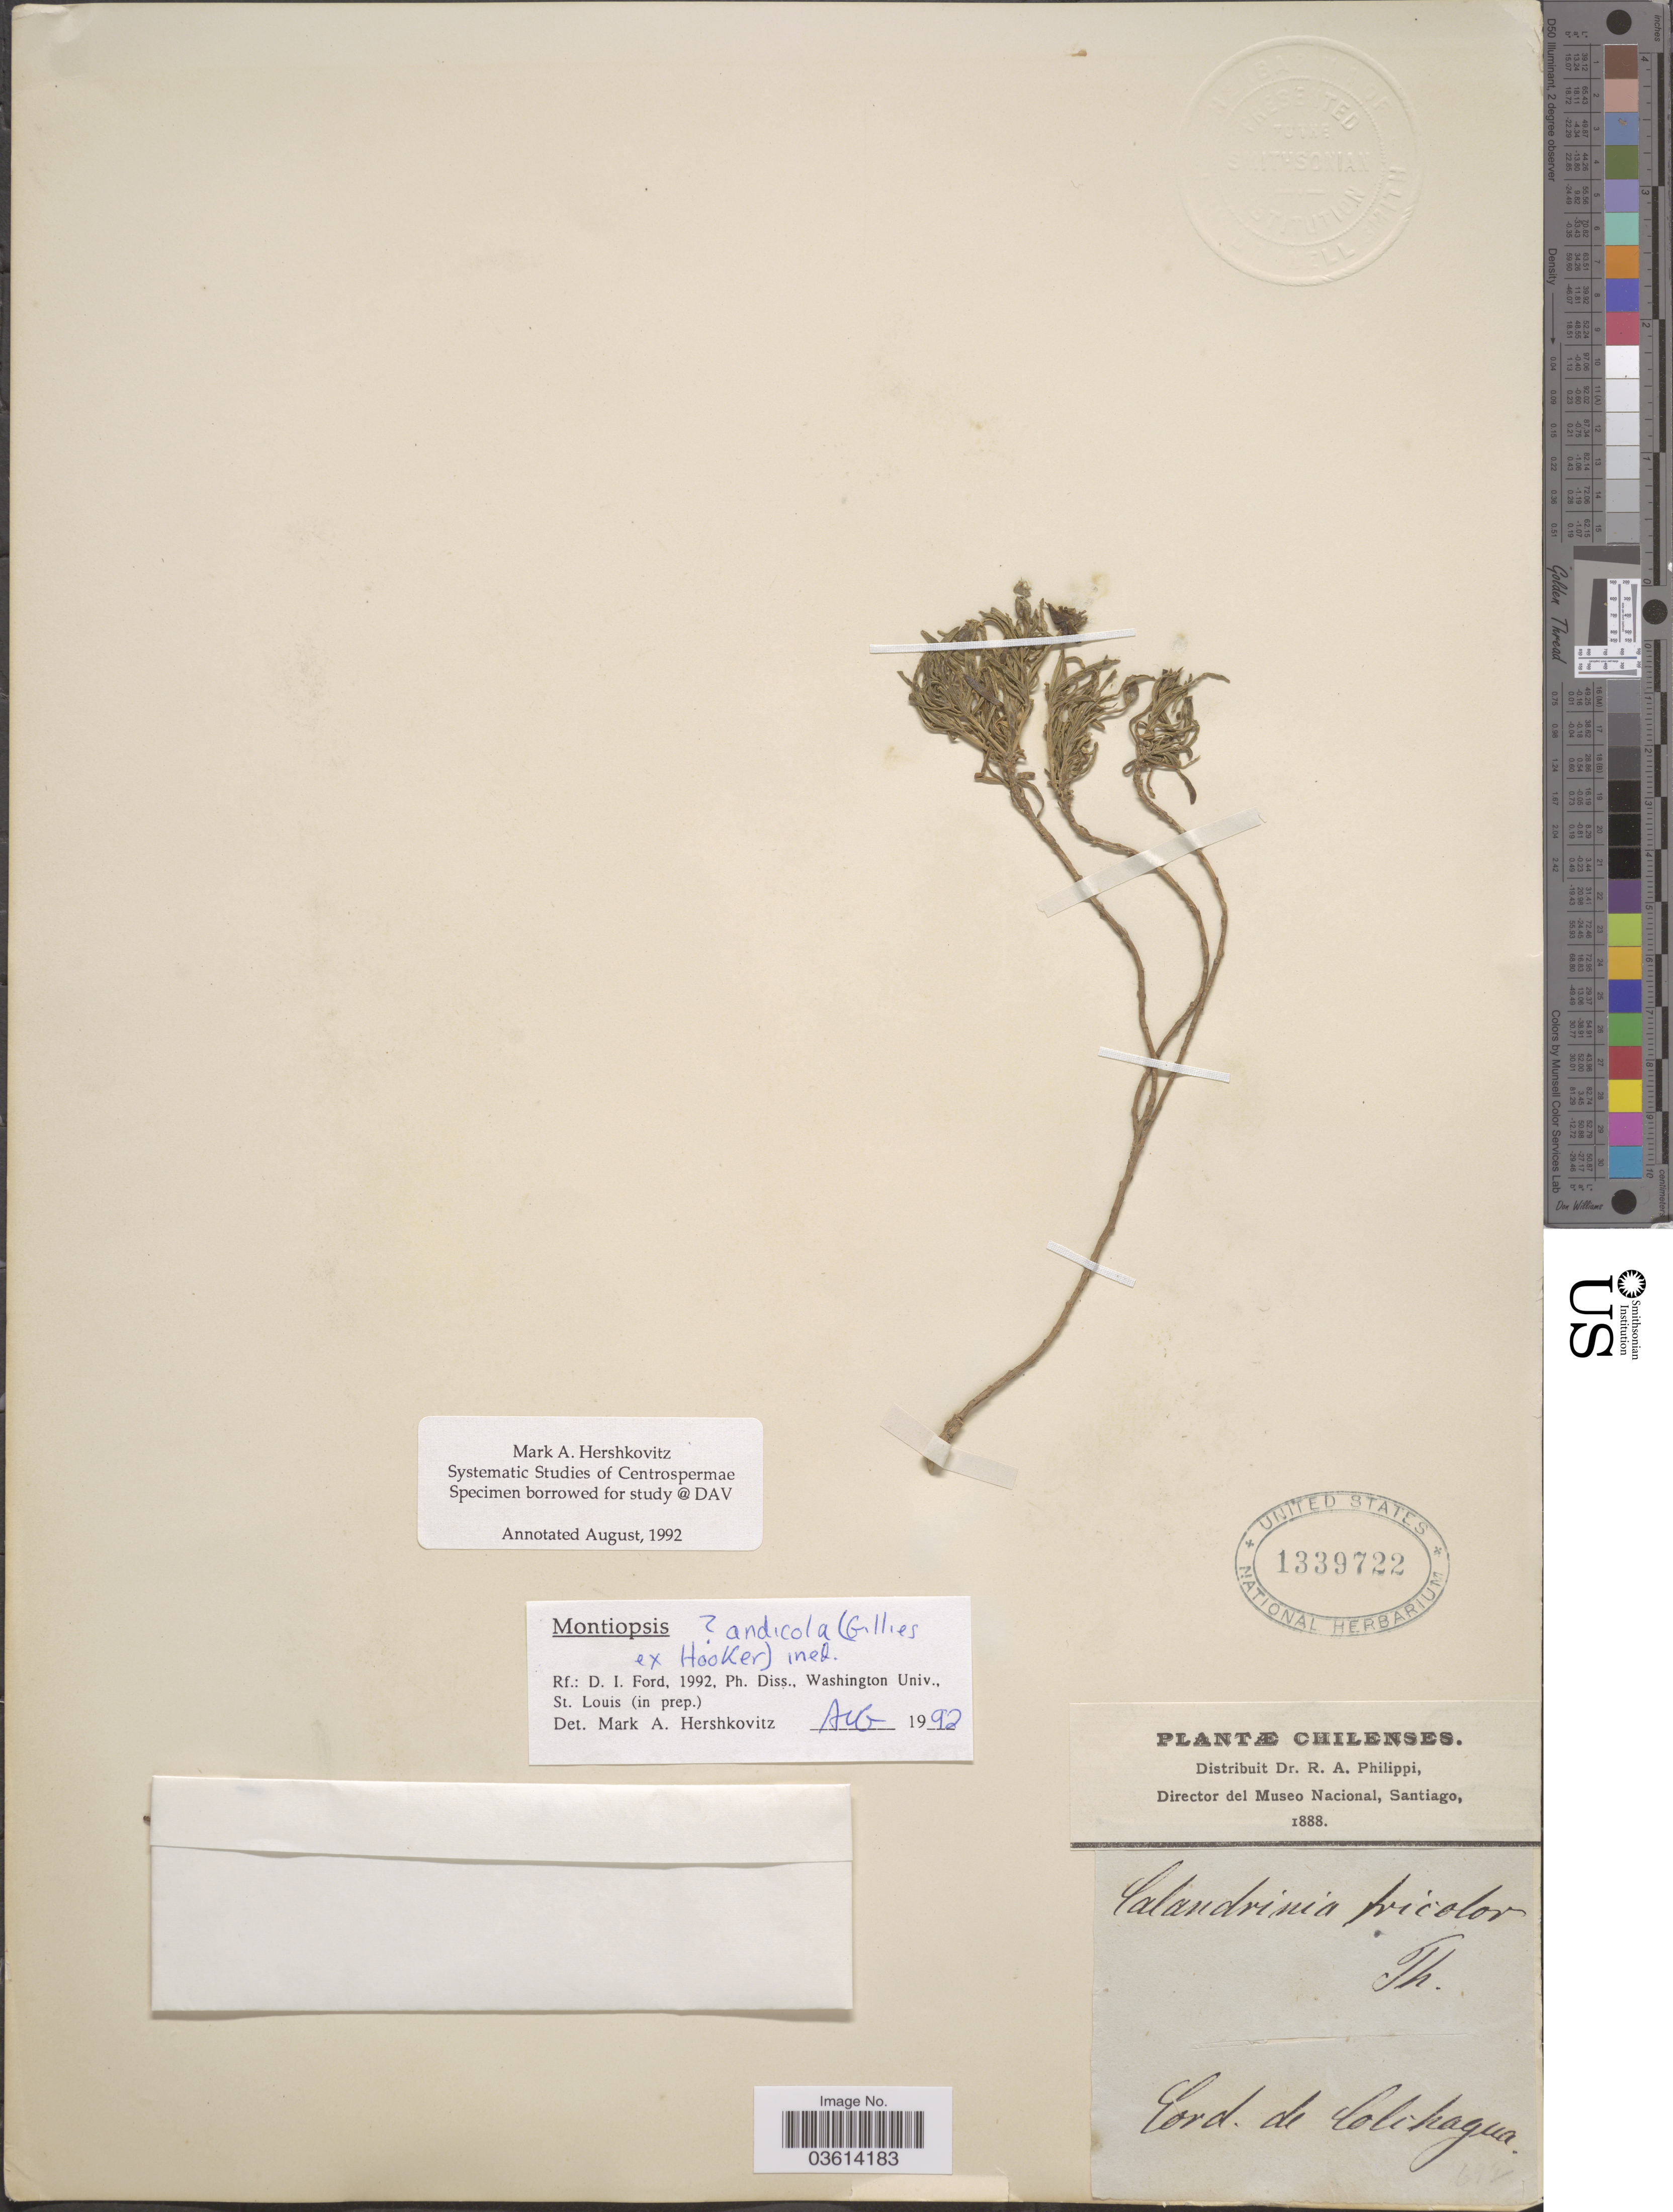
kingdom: Plantae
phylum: Tracheophyta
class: Magnoliopsida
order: Caryophyllales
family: Montiaceae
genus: Montiopsis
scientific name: Montiopsis andicola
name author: (Gillies ex Hook. & Arn.) D.I. Ford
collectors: ex. herb. R.A. Philippi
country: Chile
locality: Cord. de Colchagua.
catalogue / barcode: US 1339722